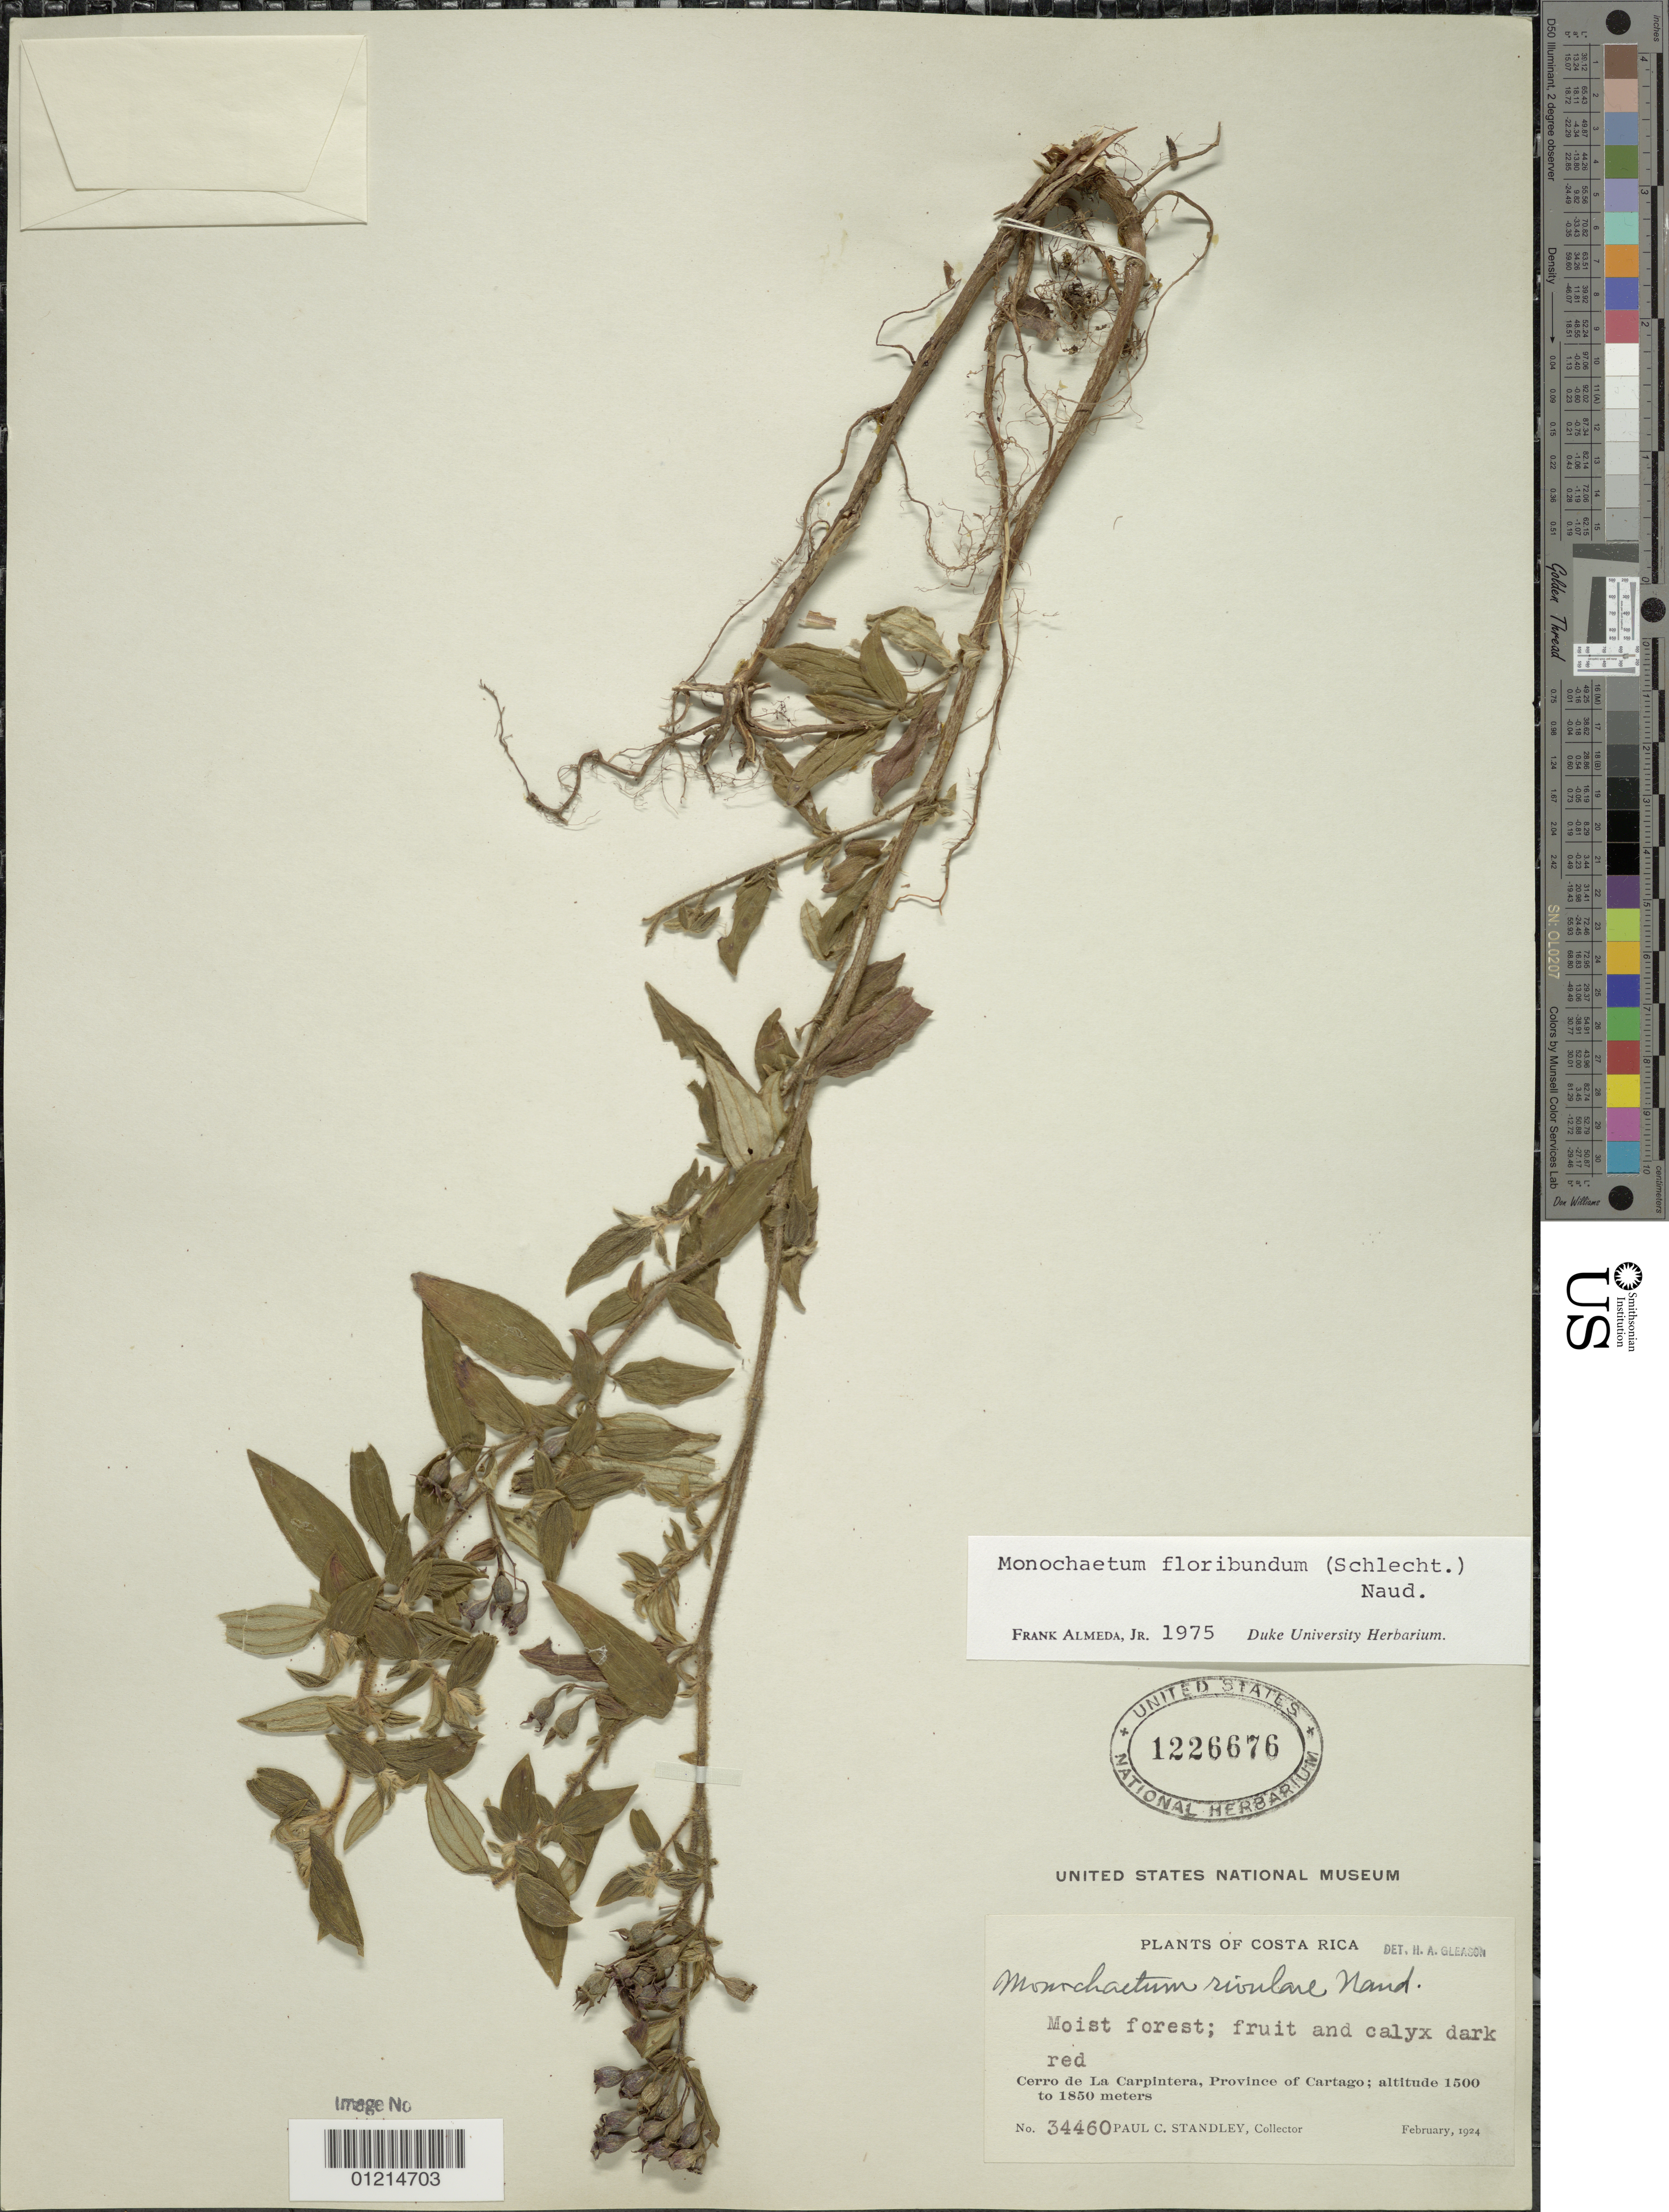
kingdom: Plantae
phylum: Tracheophyta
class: Magnoliopsida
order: Myrtales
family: Melastomataceae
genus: Monochaetum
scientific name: Monochaetum floribundum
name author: (Schltdl.) Naudin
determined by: Almeda, F.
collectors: P. C. Standley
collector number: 34460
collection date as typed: Feb 1924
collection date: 1924-02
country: Costa Rica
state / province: Cartago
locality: Cerro de La Carpintera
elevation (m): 1500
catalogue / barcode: US 1226676